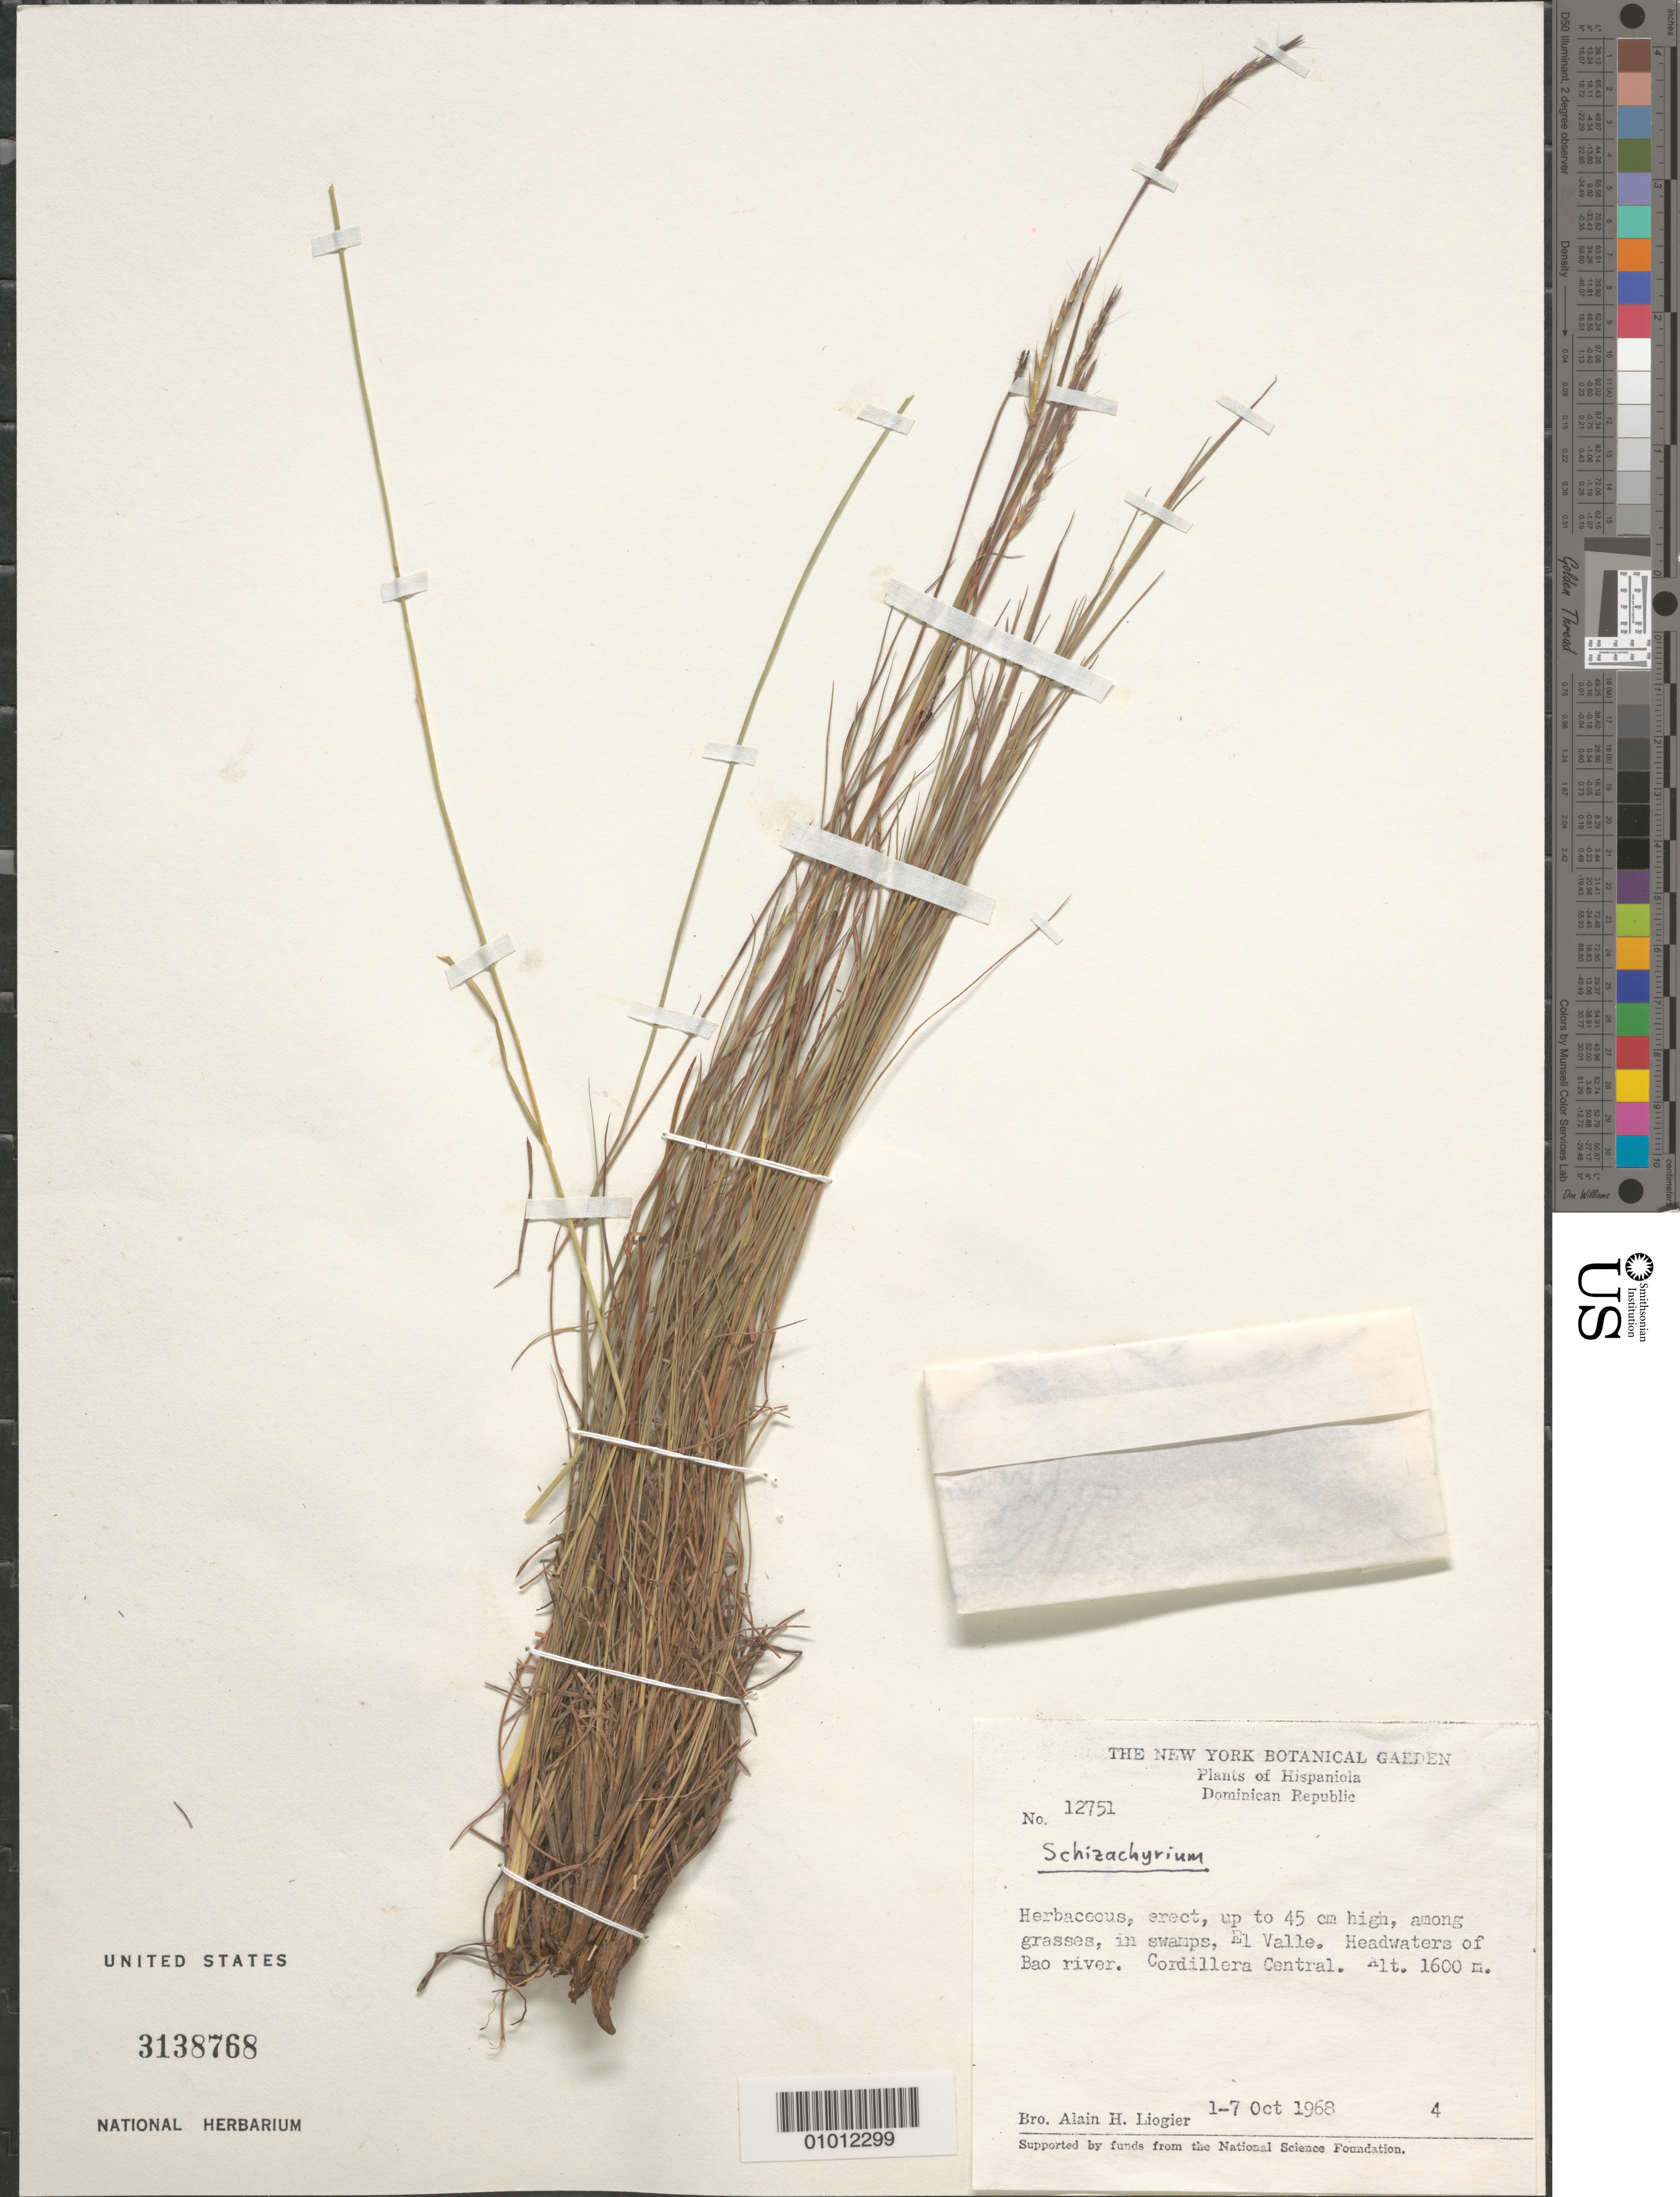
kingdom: Plantae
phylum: Tracheophyta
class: Liliopsida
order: Poales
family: Poaceae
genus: Schizachyrium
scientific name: Schizachyrium sp.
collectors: A. H. Liogier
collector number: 12751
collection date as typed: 01 Oct 1968 to 07 Oct 1968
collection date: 1968-10-01/1968-10-07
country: Dominican Republic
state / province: El Seibo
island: Hispaniola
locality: El Valle. Headwaters of Bao river. Cordillera Central.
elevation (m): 1600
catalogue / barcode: US 3138768